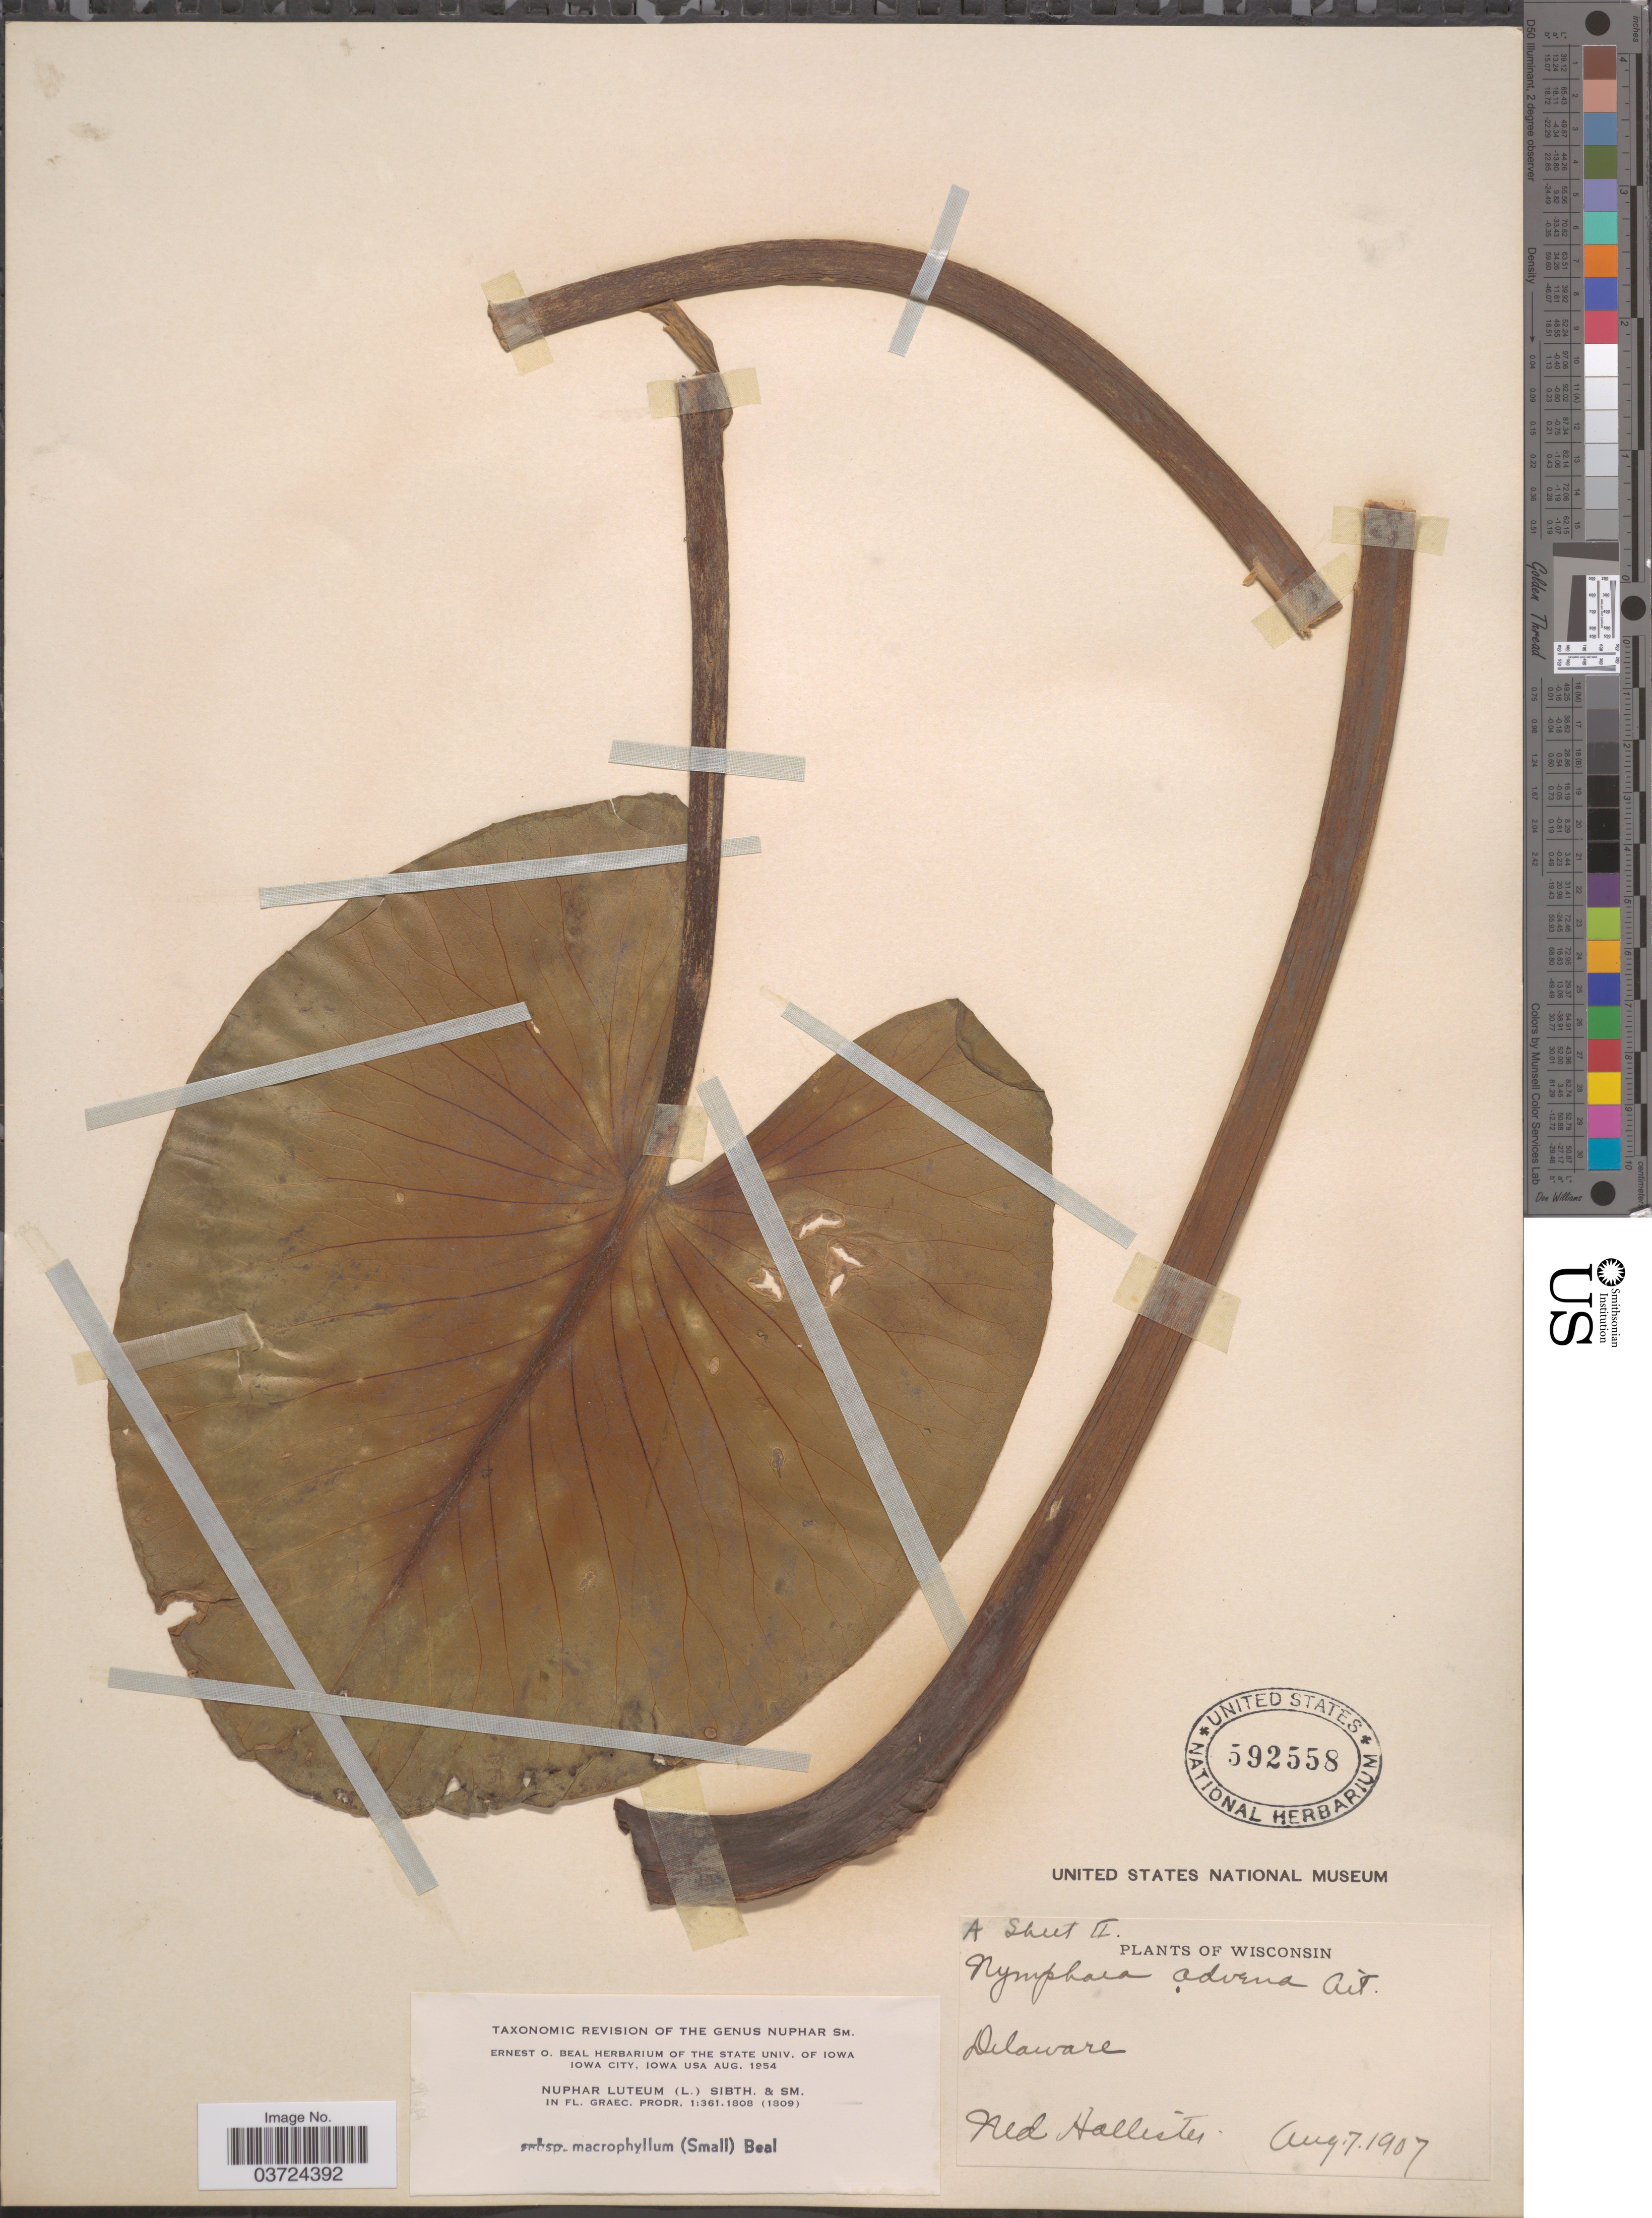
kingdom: Plantae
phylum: Tracheophyta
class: Magnoliopsida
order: Nymphaeales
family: Nymphaeaceae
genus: Nuphar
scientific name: Nuphar advena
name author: (Aiton) W.T. Aiton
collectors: N. Hollister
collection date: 1907-08-07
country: United States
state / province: Delaware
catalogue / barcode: US 592558